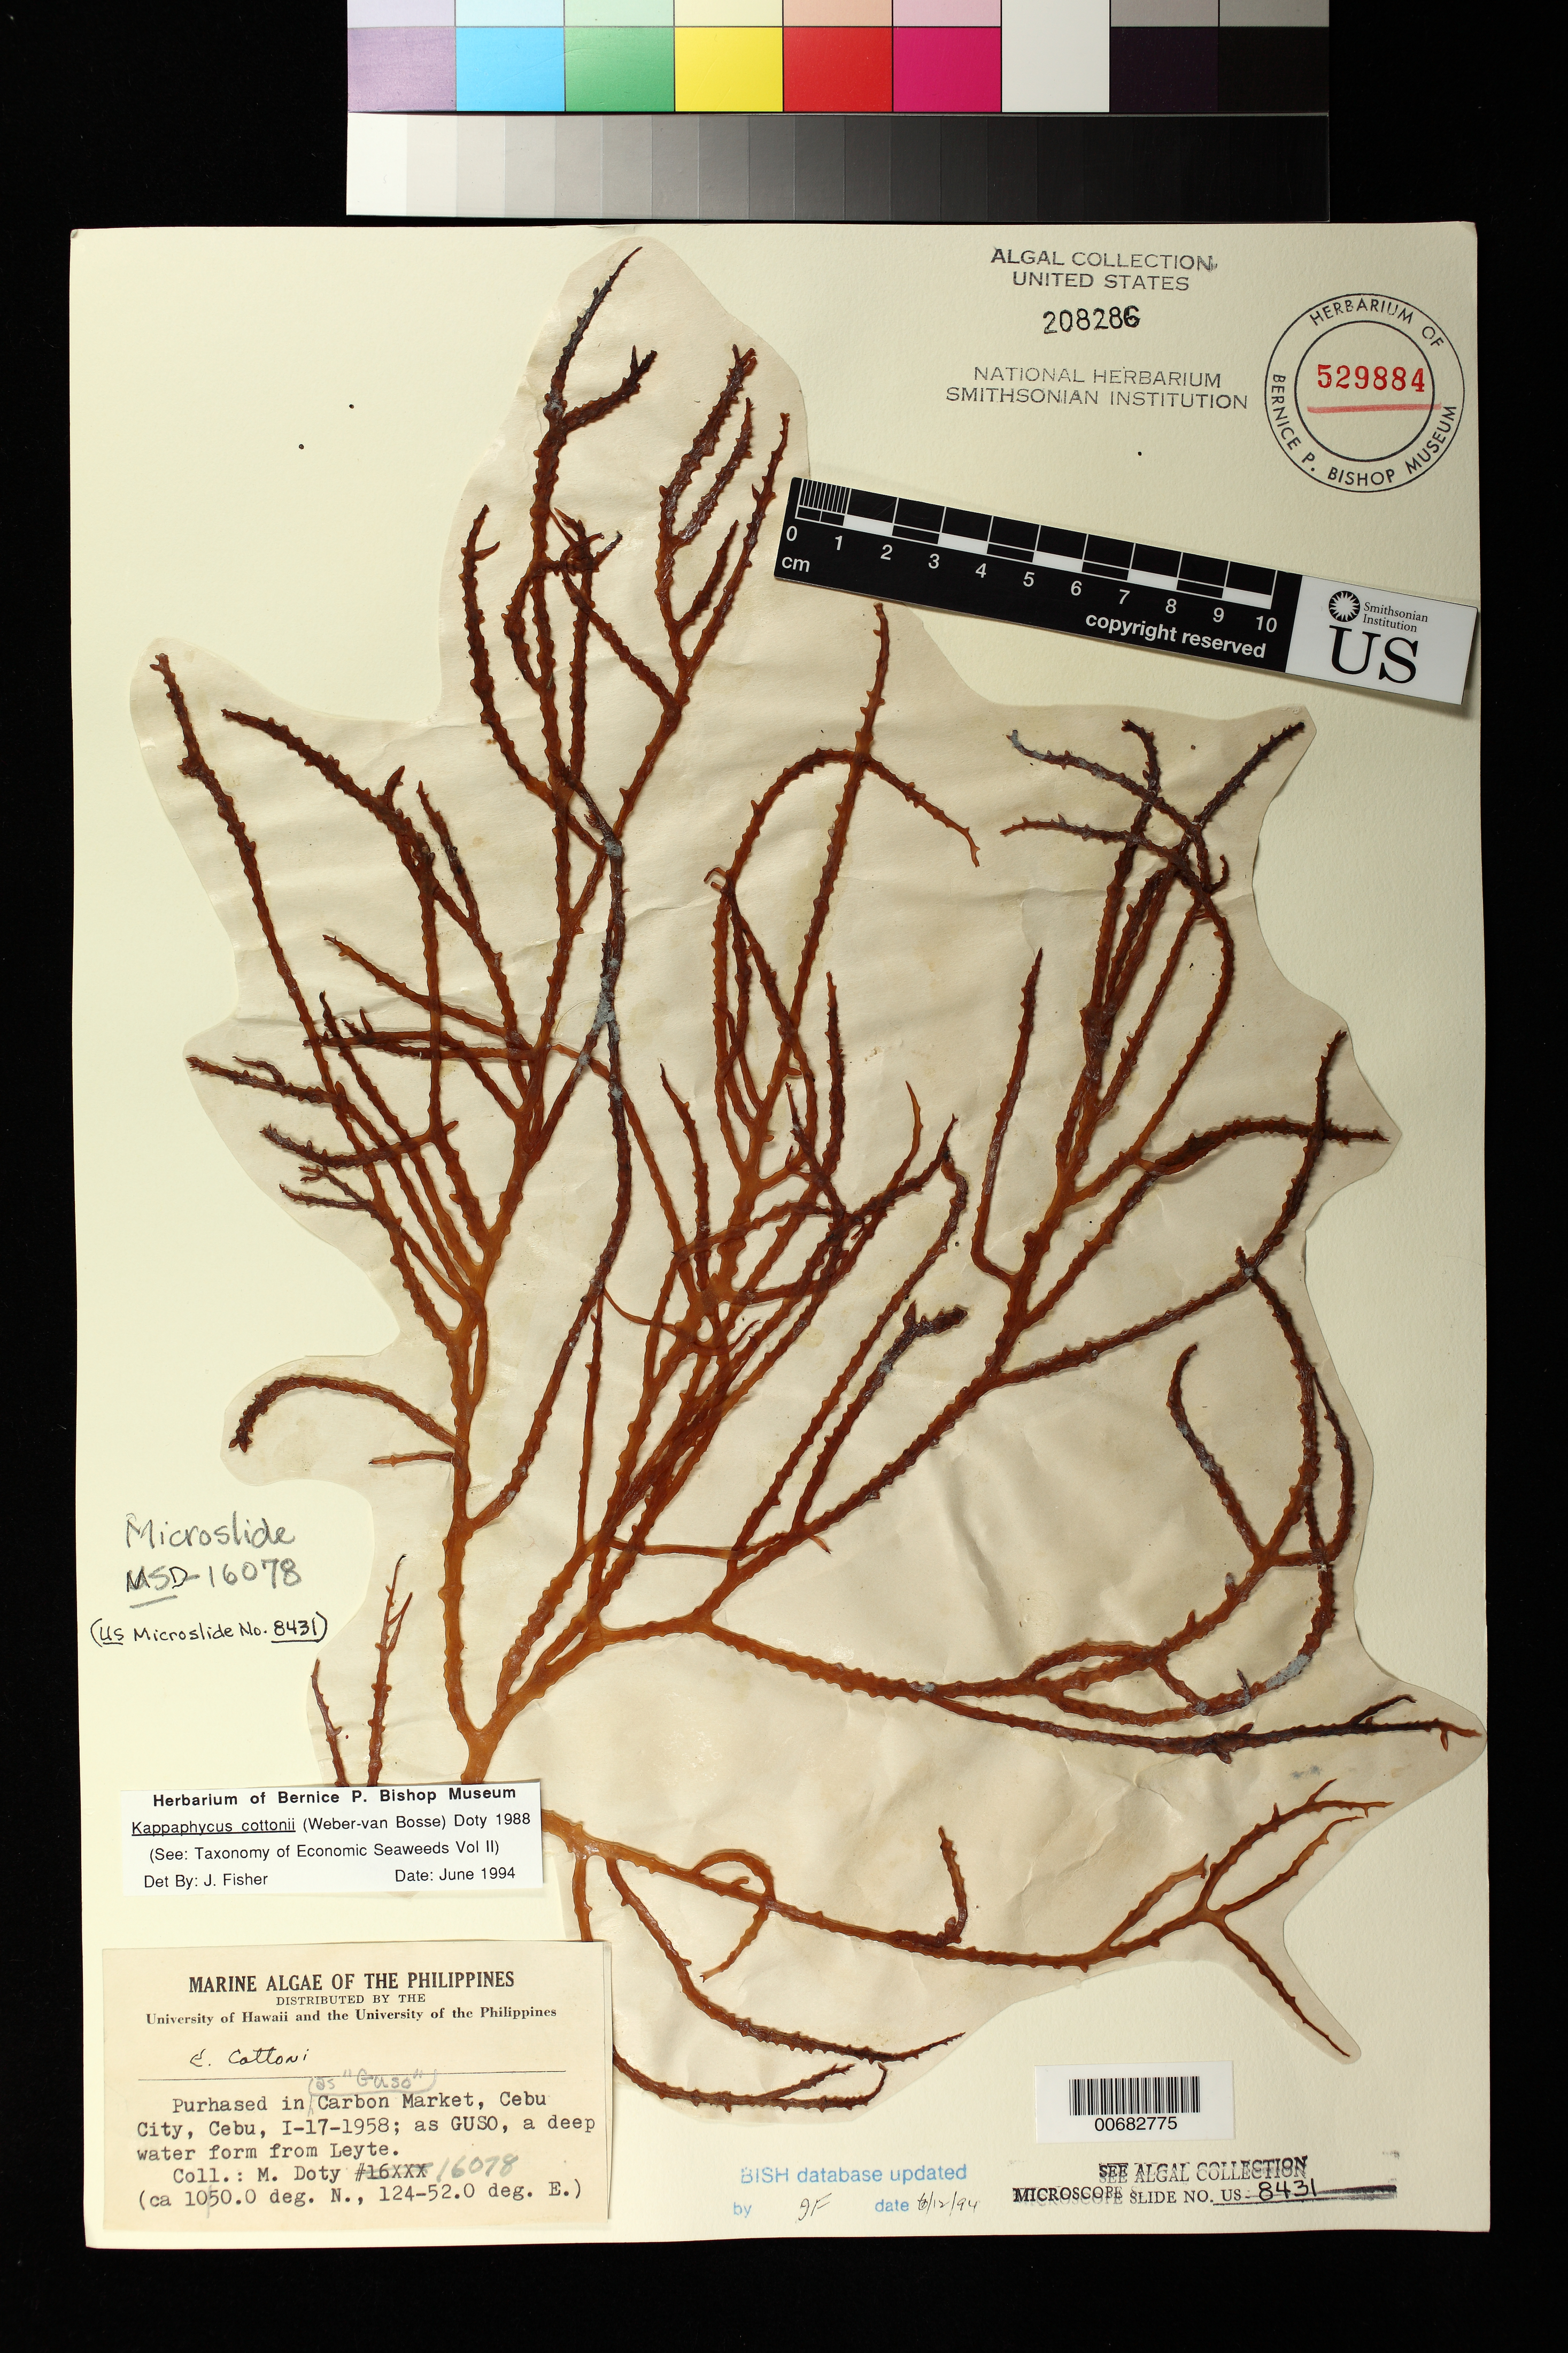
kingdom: Plantae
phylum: Rhodophyta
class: Florideophyceae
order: Gigartinales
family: Solieriaceae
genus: Kappaphycopsis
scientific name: Kappaphycopsis cottonii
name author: (Weber Bosse) Dumilag & Zuccarello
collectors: M. S. Doty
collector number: MSD 16078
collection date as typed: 17 Jan 1958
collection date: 1958-01-17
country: Philippines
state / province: Central Visayas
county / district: Cebu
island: Cebu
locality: Purchased in Carbon Market, Cebu City; is a deep water form from Leyte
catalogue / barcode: US 208286